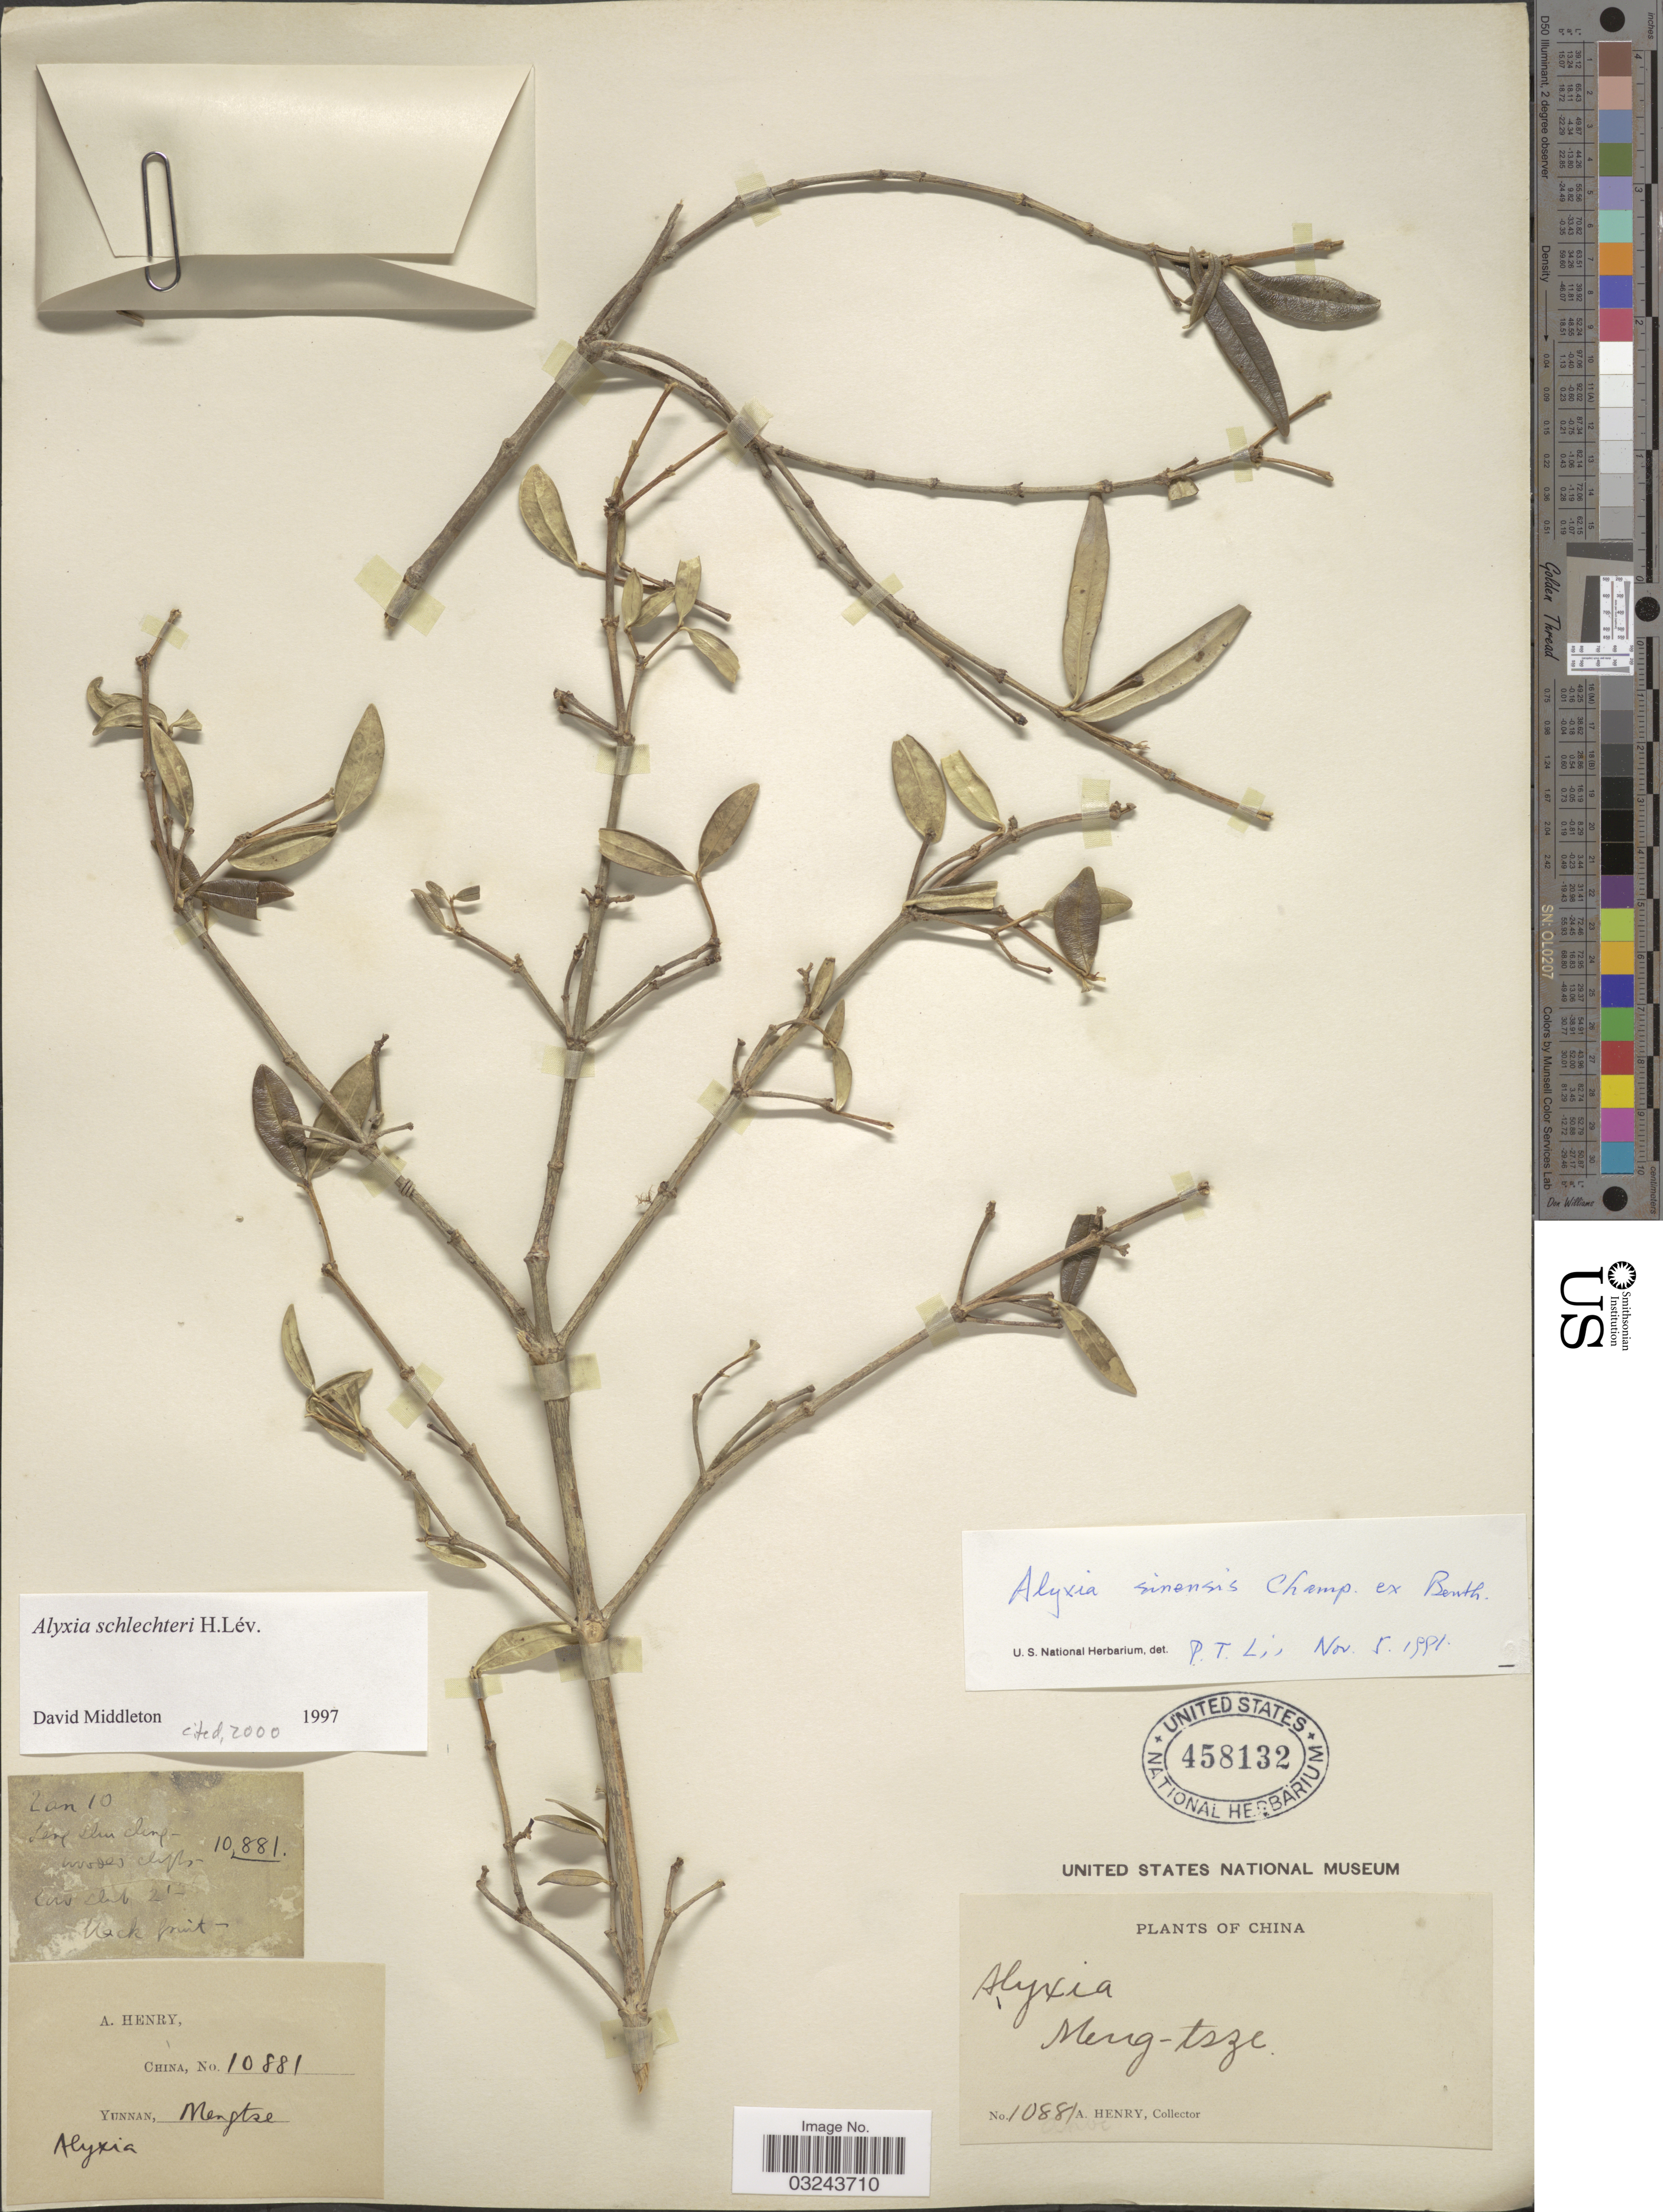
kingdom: Plantae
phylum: Tracheophyta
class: Magnoliopsida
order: Gentianales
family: Apocynaceae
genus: Alyxia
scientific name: Alyxia schlechteri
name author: H. Lév.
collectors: A. Henry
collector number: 10881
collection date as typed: Transcribed d/m/y: /1/10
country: China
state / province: Yunnan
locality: Meng-tsze. Leng shu cheng.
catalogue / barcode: US 458132